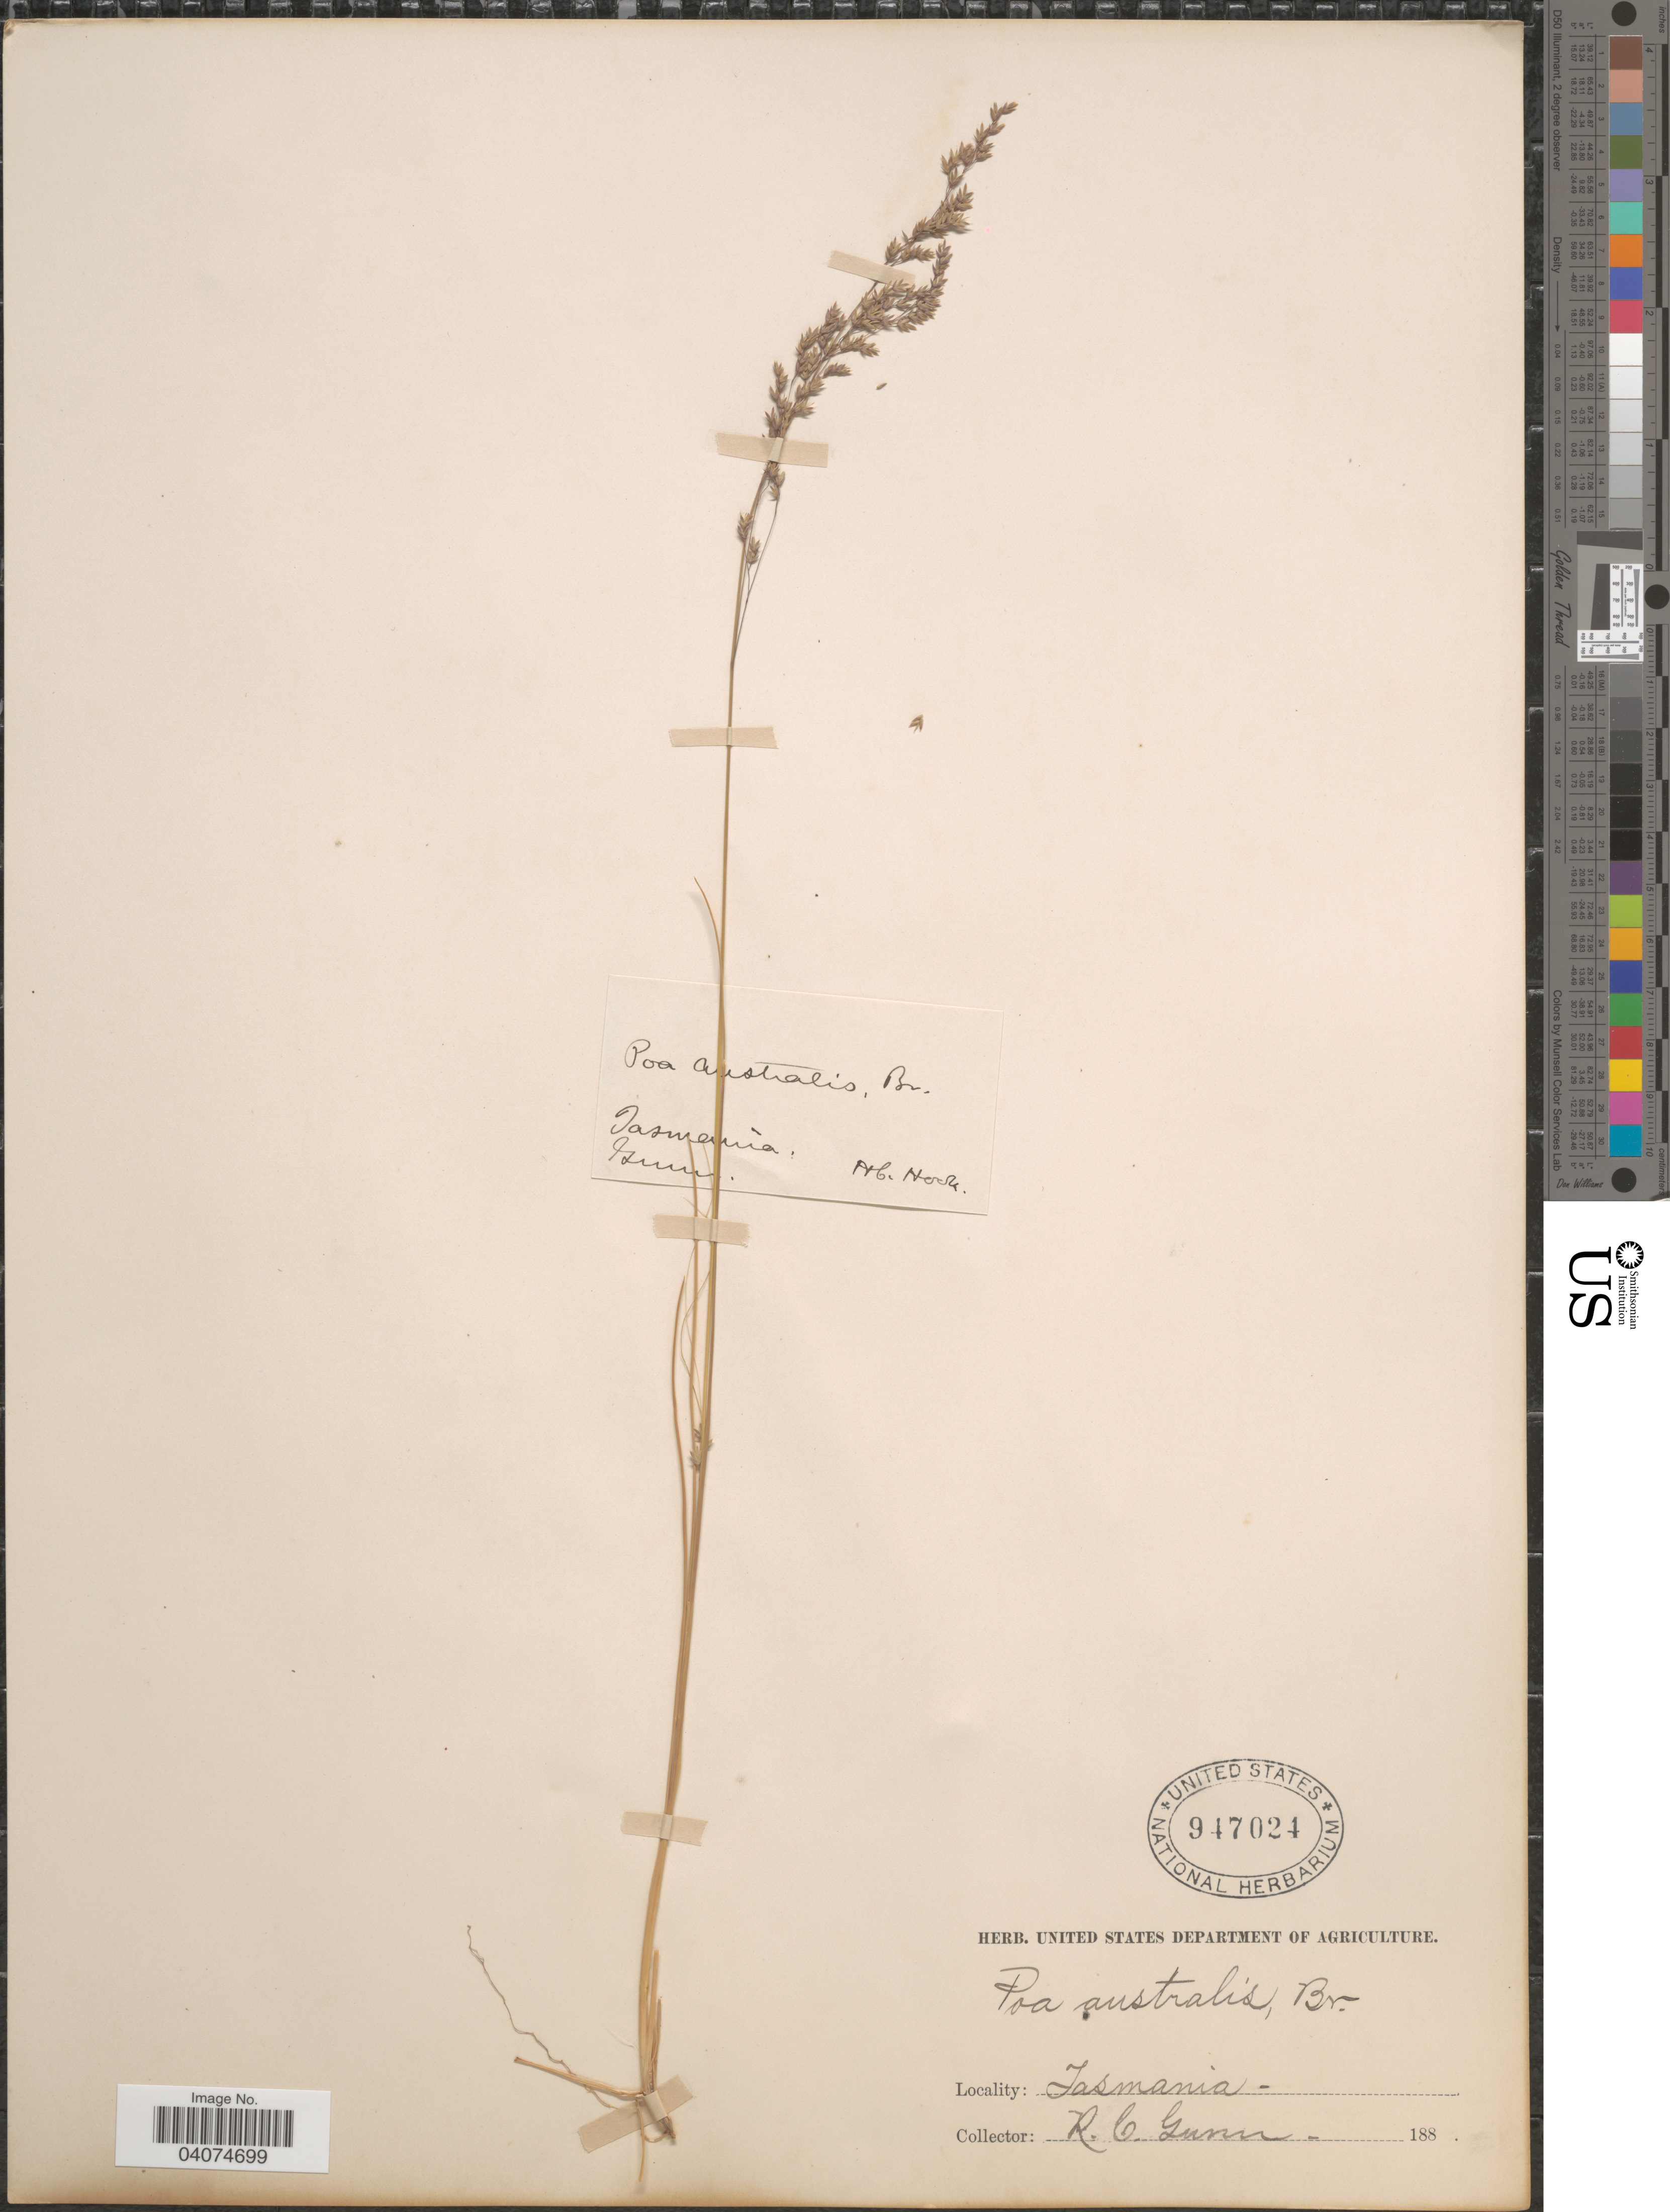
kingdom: Plantae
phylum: Tracheophyta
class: Liliopsida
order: Poales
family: Poaceae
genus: Poa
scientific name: Poa sp.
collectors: R. Gunn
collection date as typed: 188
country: Australia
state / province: Tasmania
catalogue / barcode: US 947024